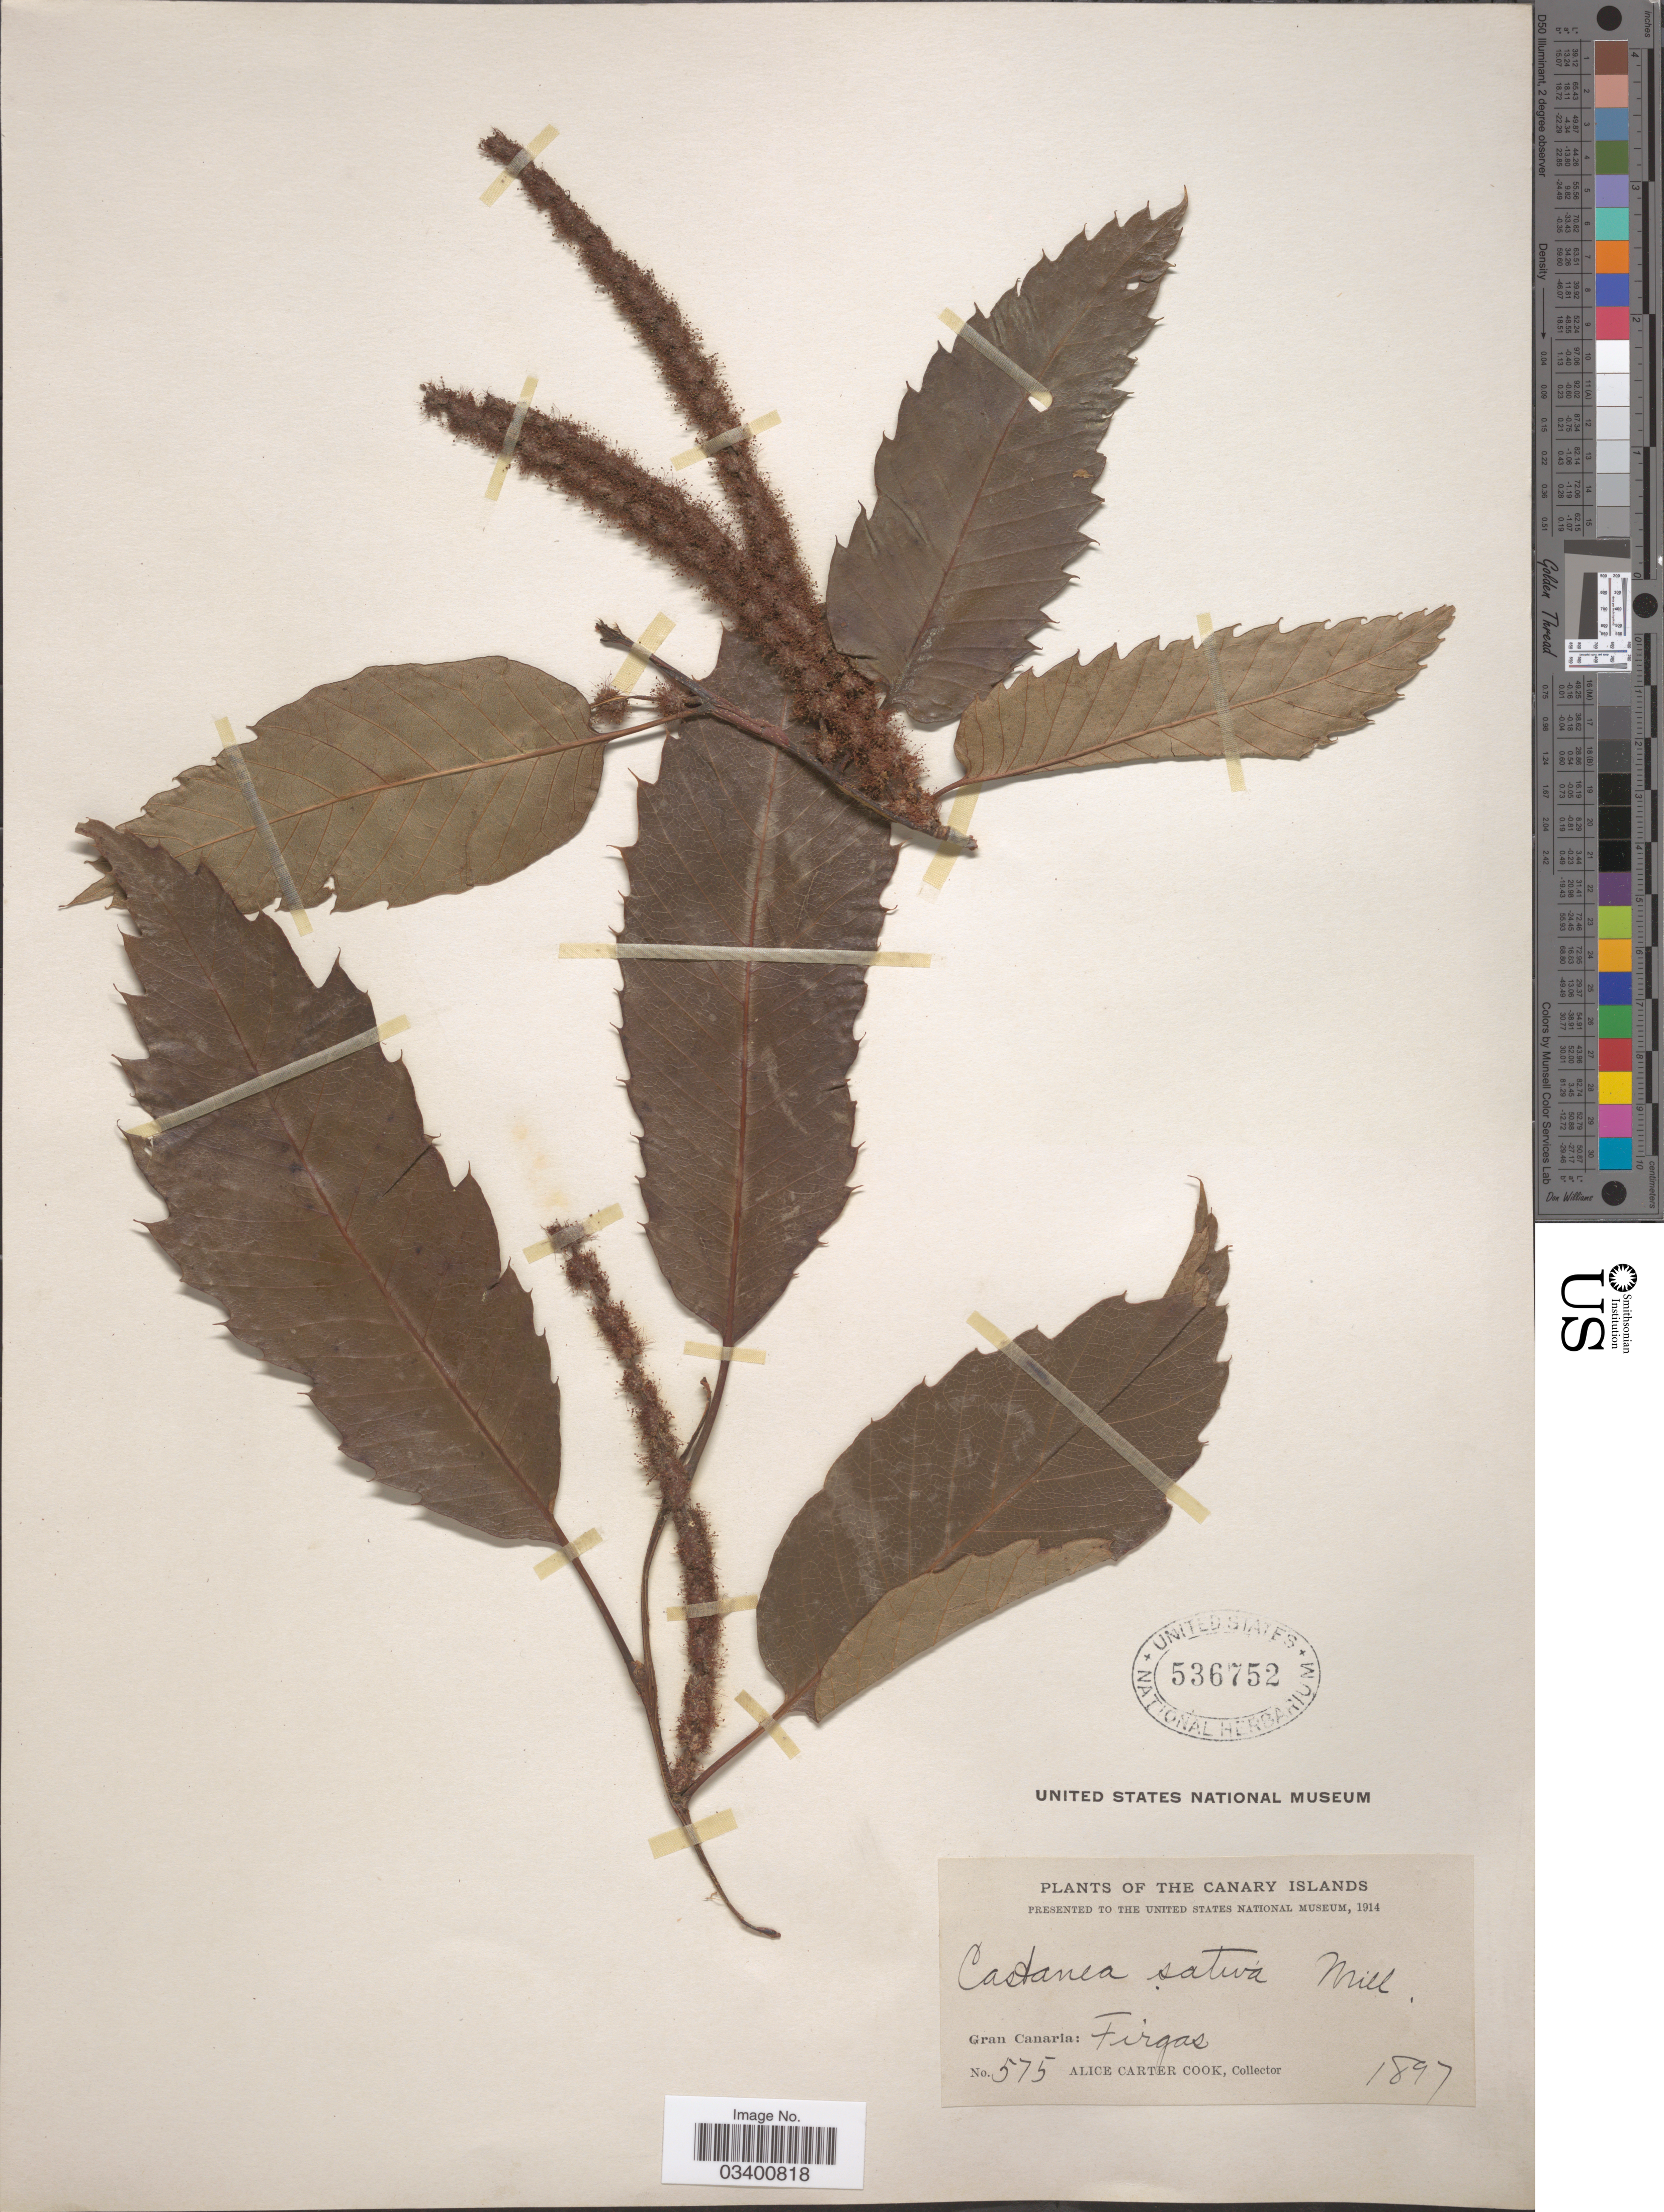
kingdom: Plantae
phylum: Tracheophyta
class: Magnoliopsida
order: Fagales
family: Fagaceae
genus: Castanea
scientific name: Castanea sativa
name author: Mill.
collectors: Alice C. Cook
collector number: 575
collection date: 1897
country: Spain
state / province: Canarias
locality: The Canary Islands. Gran Canaria: Firgas.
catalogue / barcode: US 536752